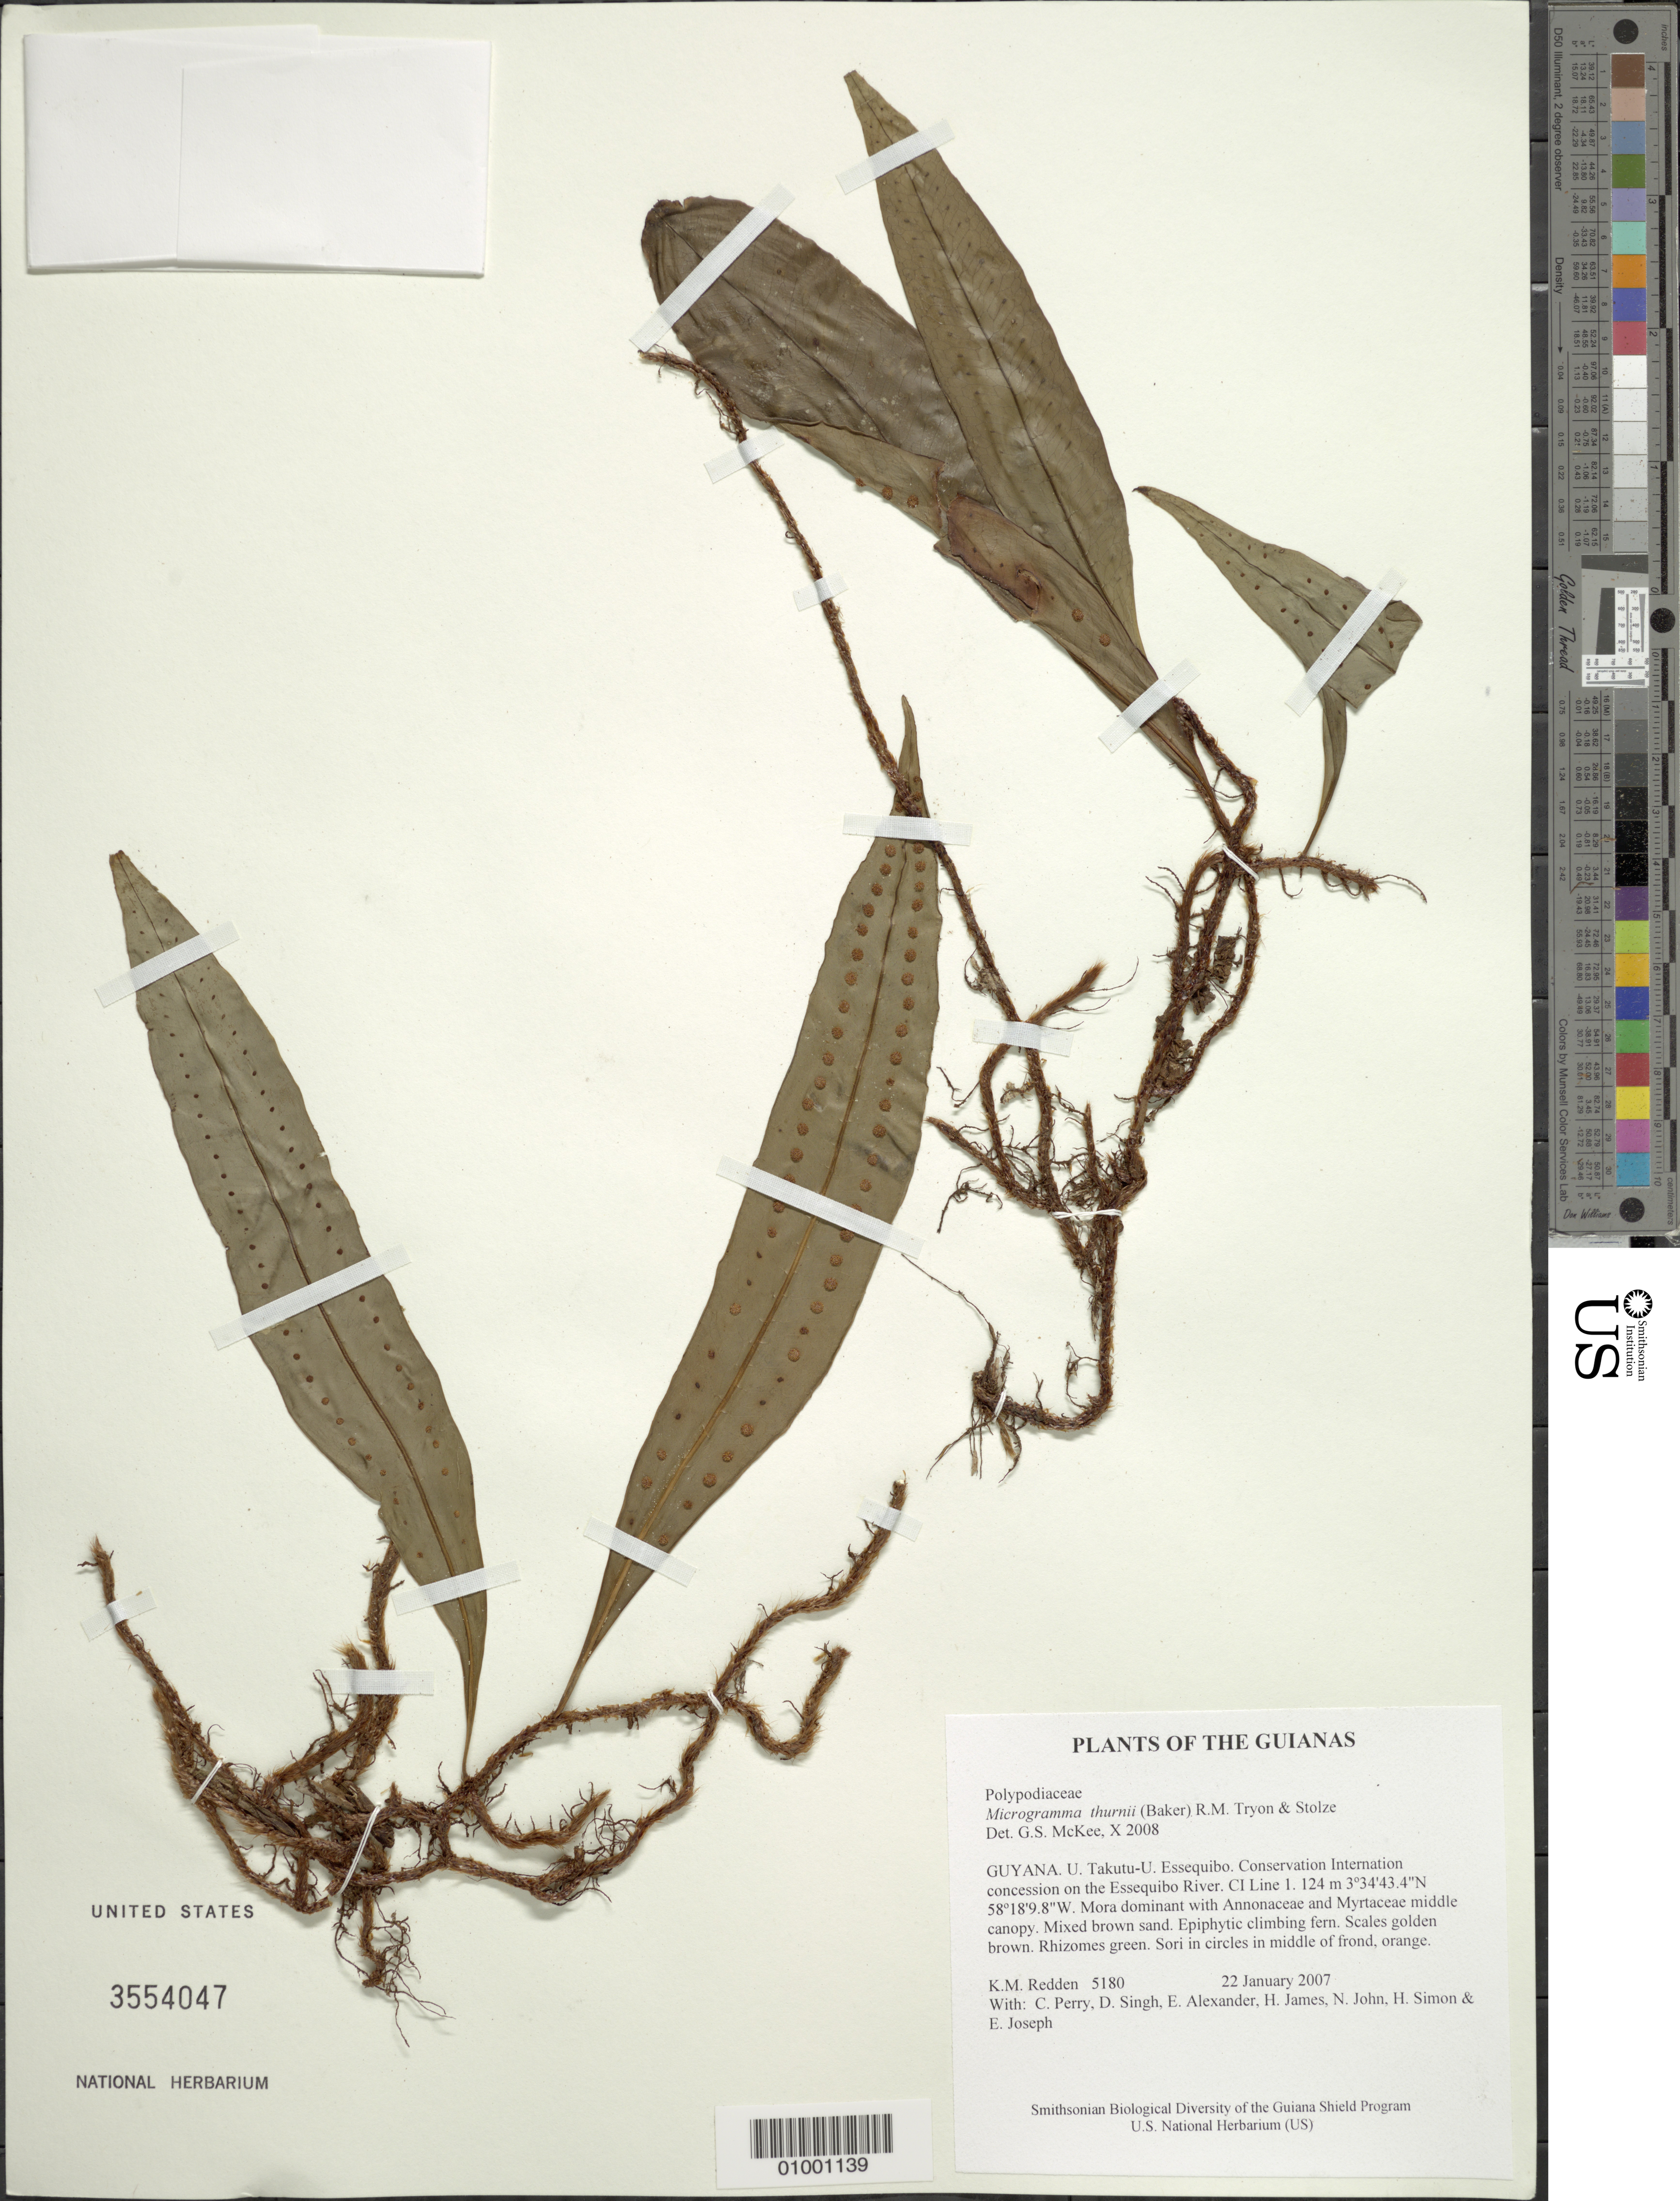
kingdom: Plantae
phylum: Tracheophyta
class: Polypodiopsida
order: Polypodiales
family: Polypodiaceae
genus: Microgramma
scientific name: Microgramma thurnii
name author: (Baker) R.M. Tryon & Stolze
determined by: McKee, G. S., (US), NMNH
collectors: K. M. Redden, C. Perry, D. Singh, E. Alexander, H. James, N. John, H. Simon & E. Joseph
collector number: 5180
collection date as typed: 22 January 2007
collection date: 2007-01-22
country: Guyana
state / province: U. Takutu-U. Essequibo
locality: Conservation International concession on the Essequibo River. CI Line 1.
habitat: Mora dominant with Annonaceae and Myrtaceae middle canopy. Mixed brown sand.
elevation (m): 124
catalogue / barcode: US 3554047